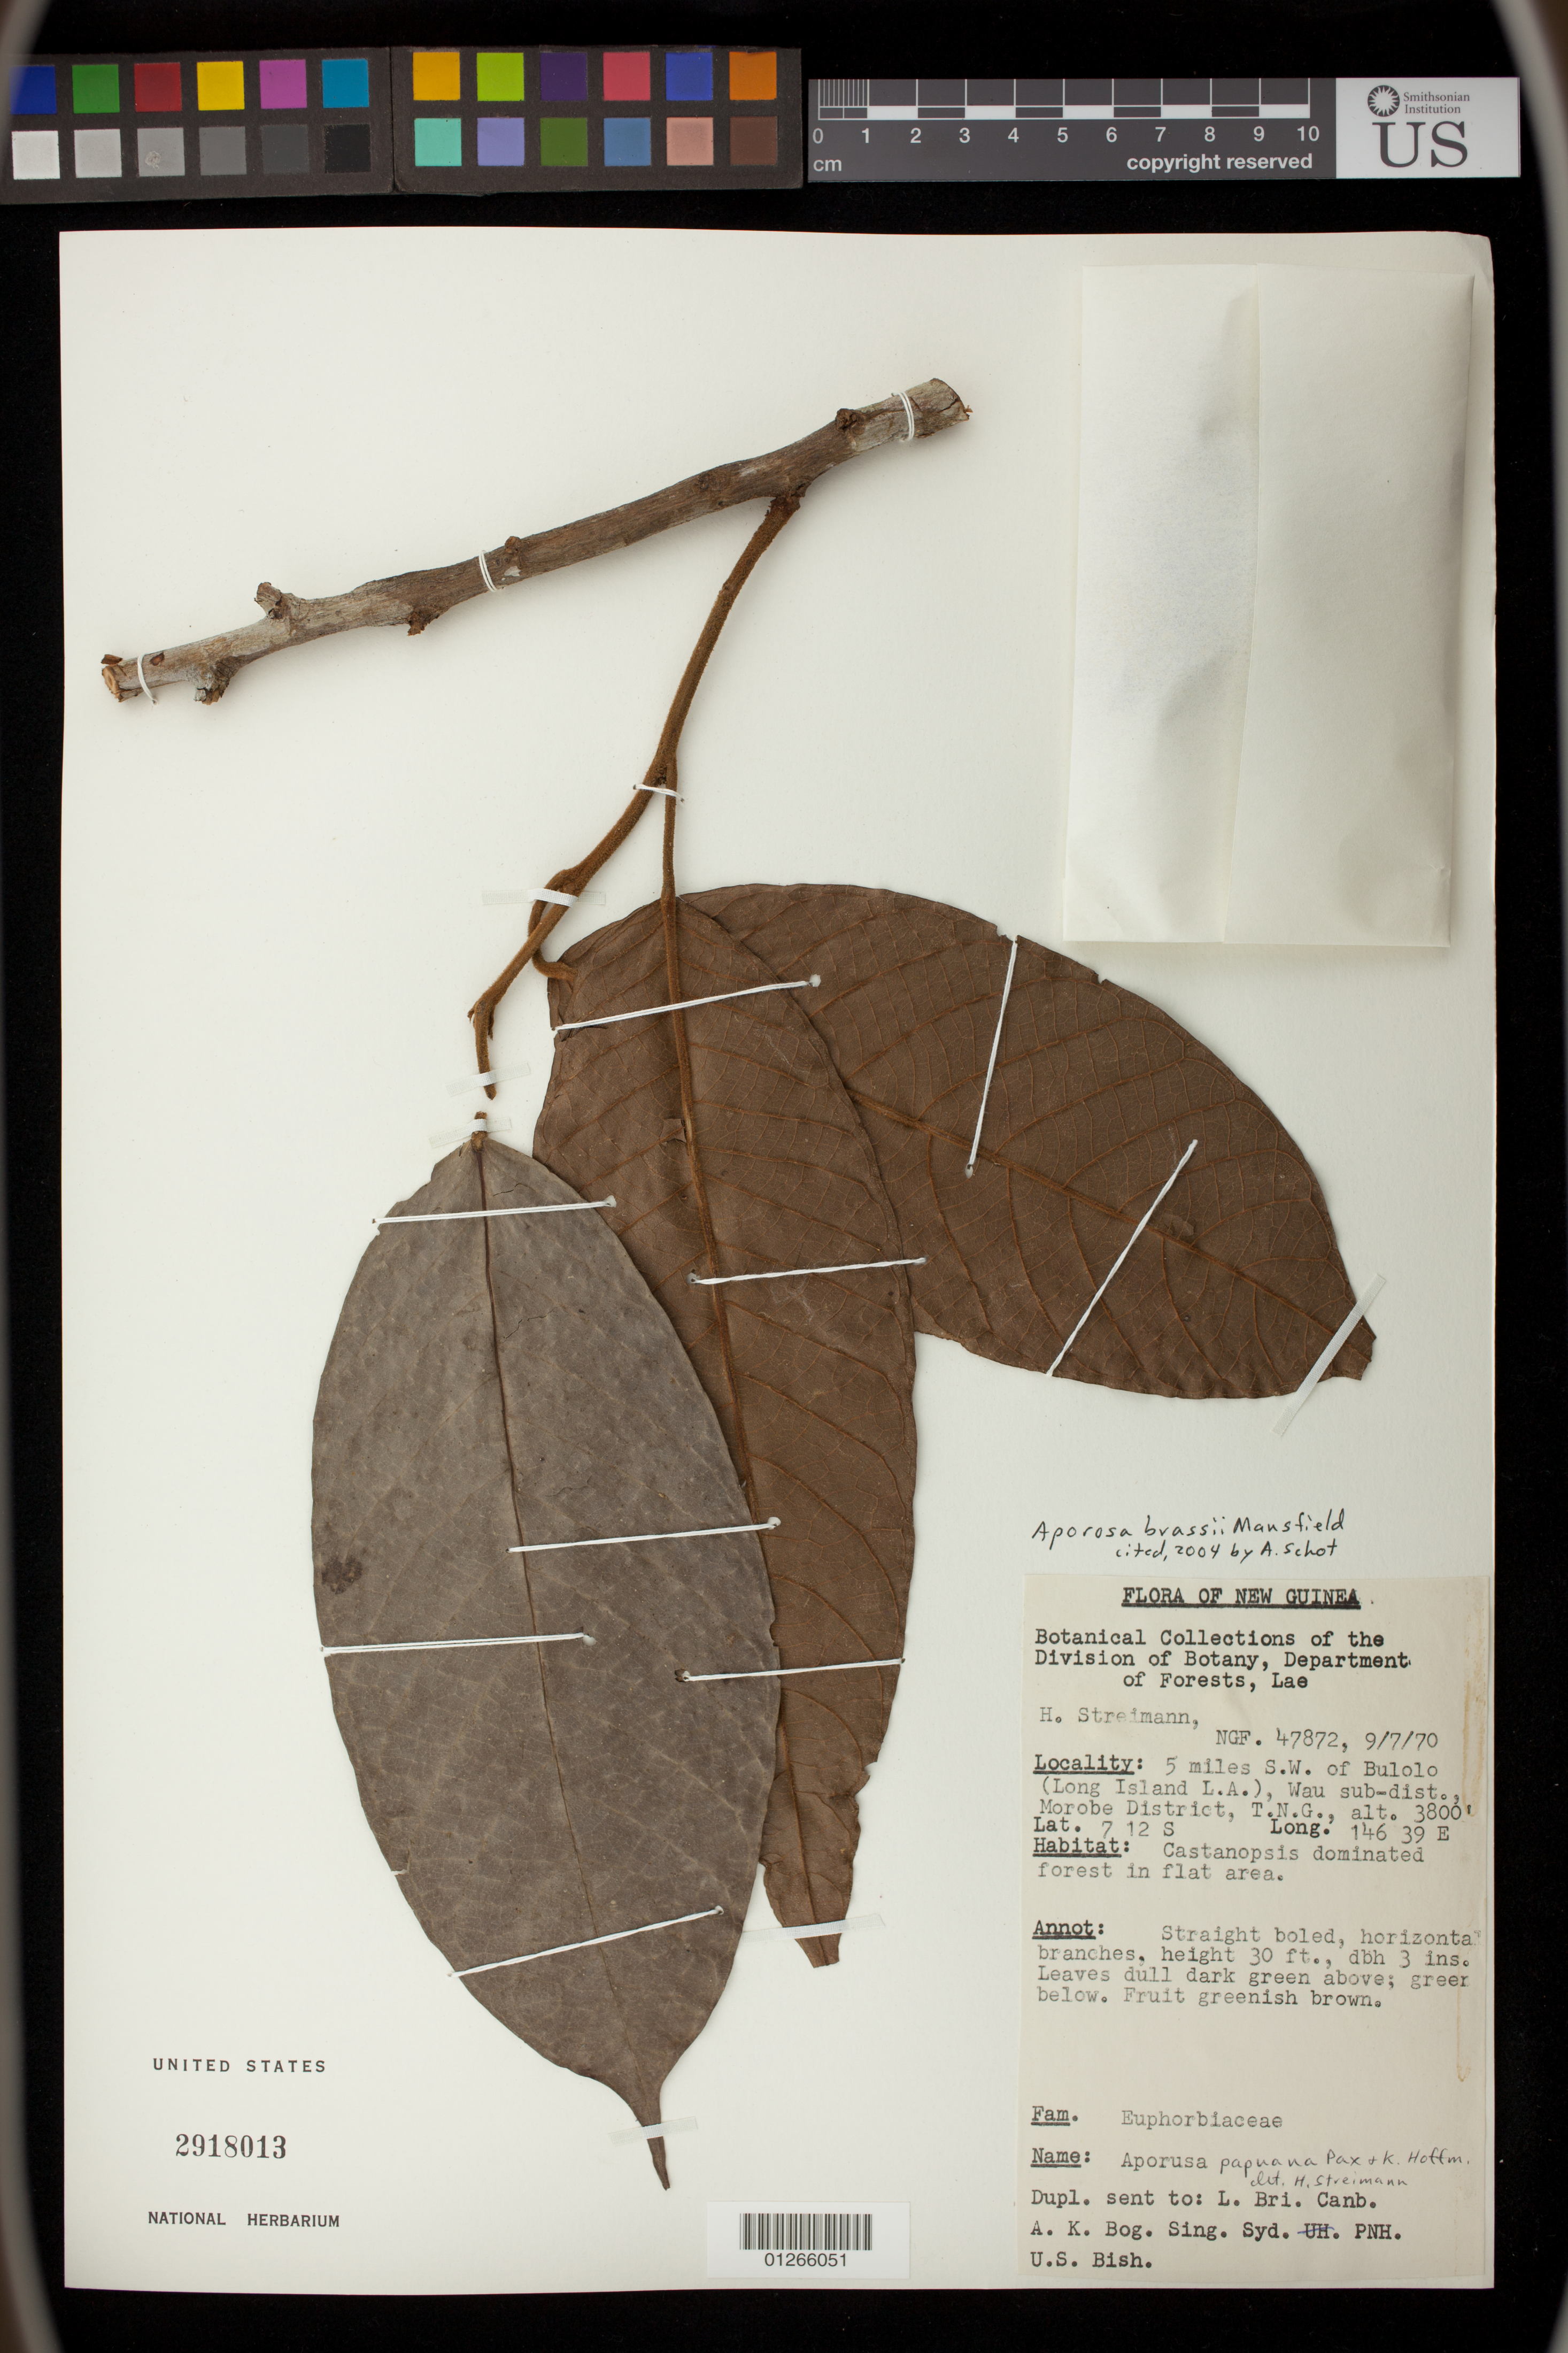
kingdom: Plantae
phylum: Tracheophyta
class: Magnoliopsida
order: Malpighiales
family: Phyllanthaceae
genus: Aporosa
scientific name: Aporosa brassii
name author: Mansf.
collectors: H. Streimann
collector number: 47872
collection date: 1970-09-07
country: Papua New Guinea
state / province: Morobe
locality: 5 miles S.W. of Bulolo (Long Island L.A.), Wa sub-dist., Morobe District, T.N.G.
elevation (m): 1158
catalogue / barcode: US 2918013